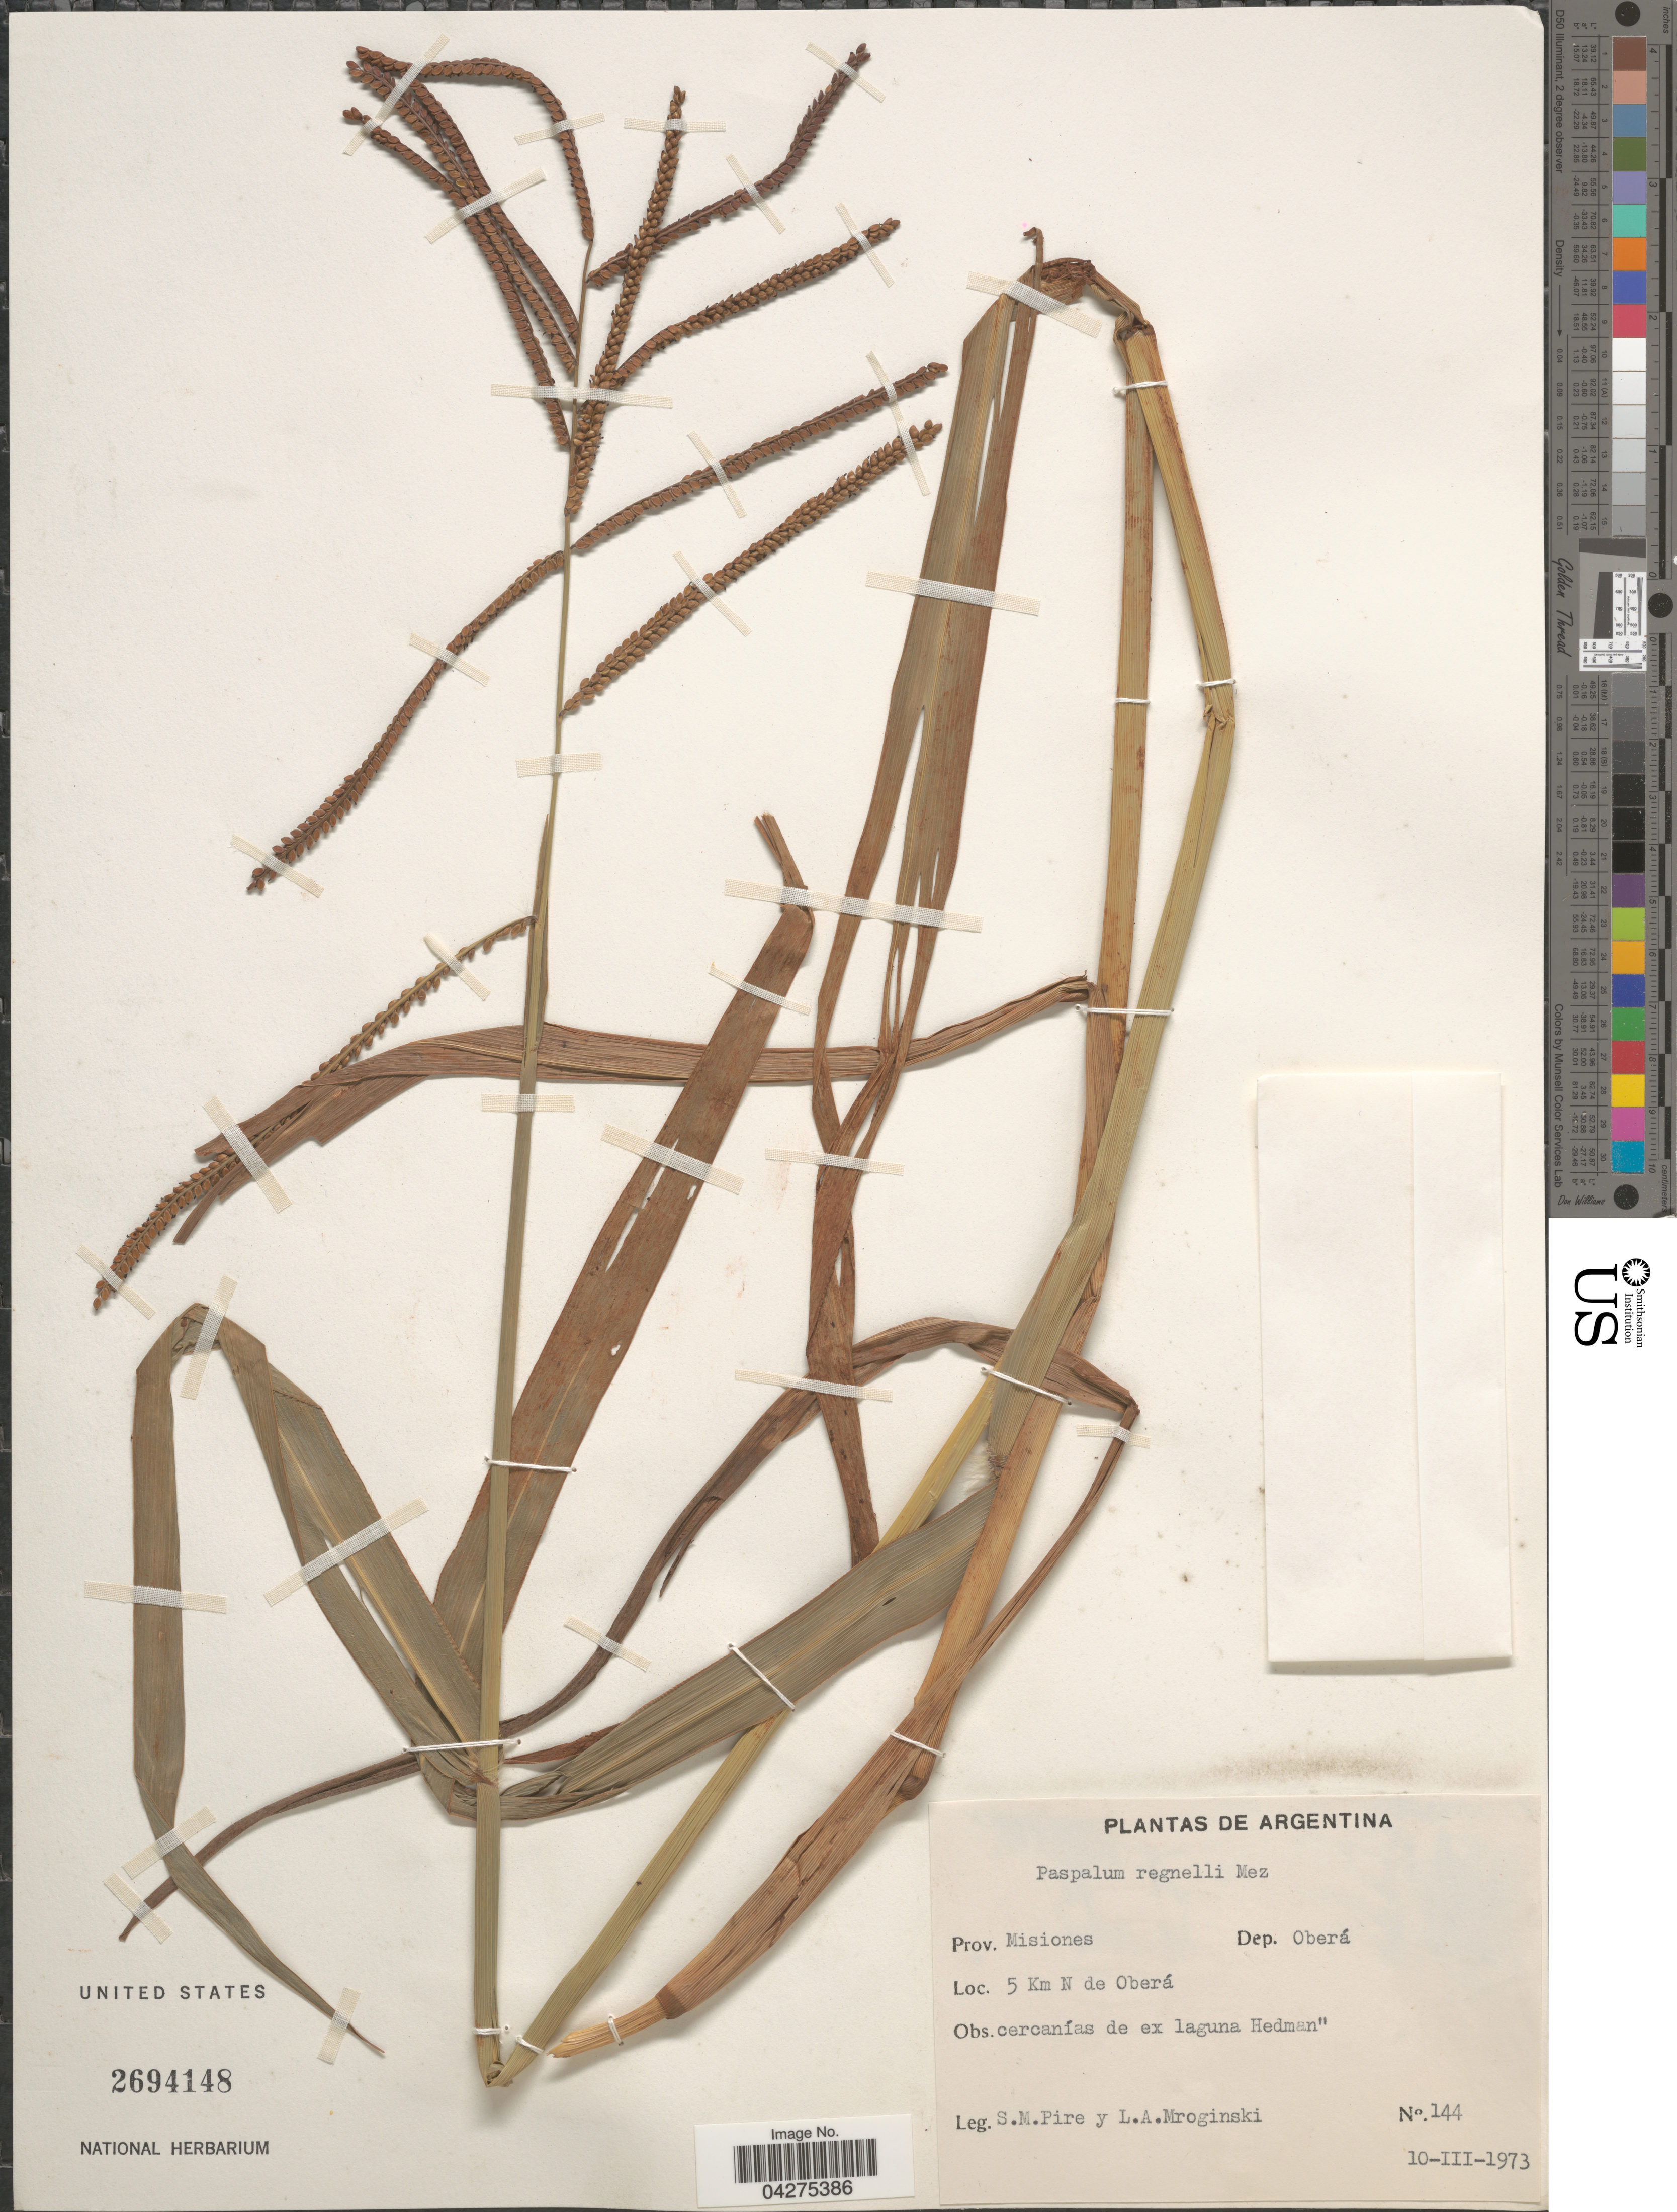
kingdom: Plantae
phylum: Tracheophyta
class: Liliopsida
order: Poales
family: Poaceae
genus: Paspalum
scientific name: Paspalum regnellii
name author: Mez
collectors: S. Pire & L. Mroginski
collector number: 144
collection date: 1973-03-10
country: Argentina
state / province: Misiones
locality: Dep. Oberá. 5 Km N de Oberá.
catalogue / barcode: US 2694148